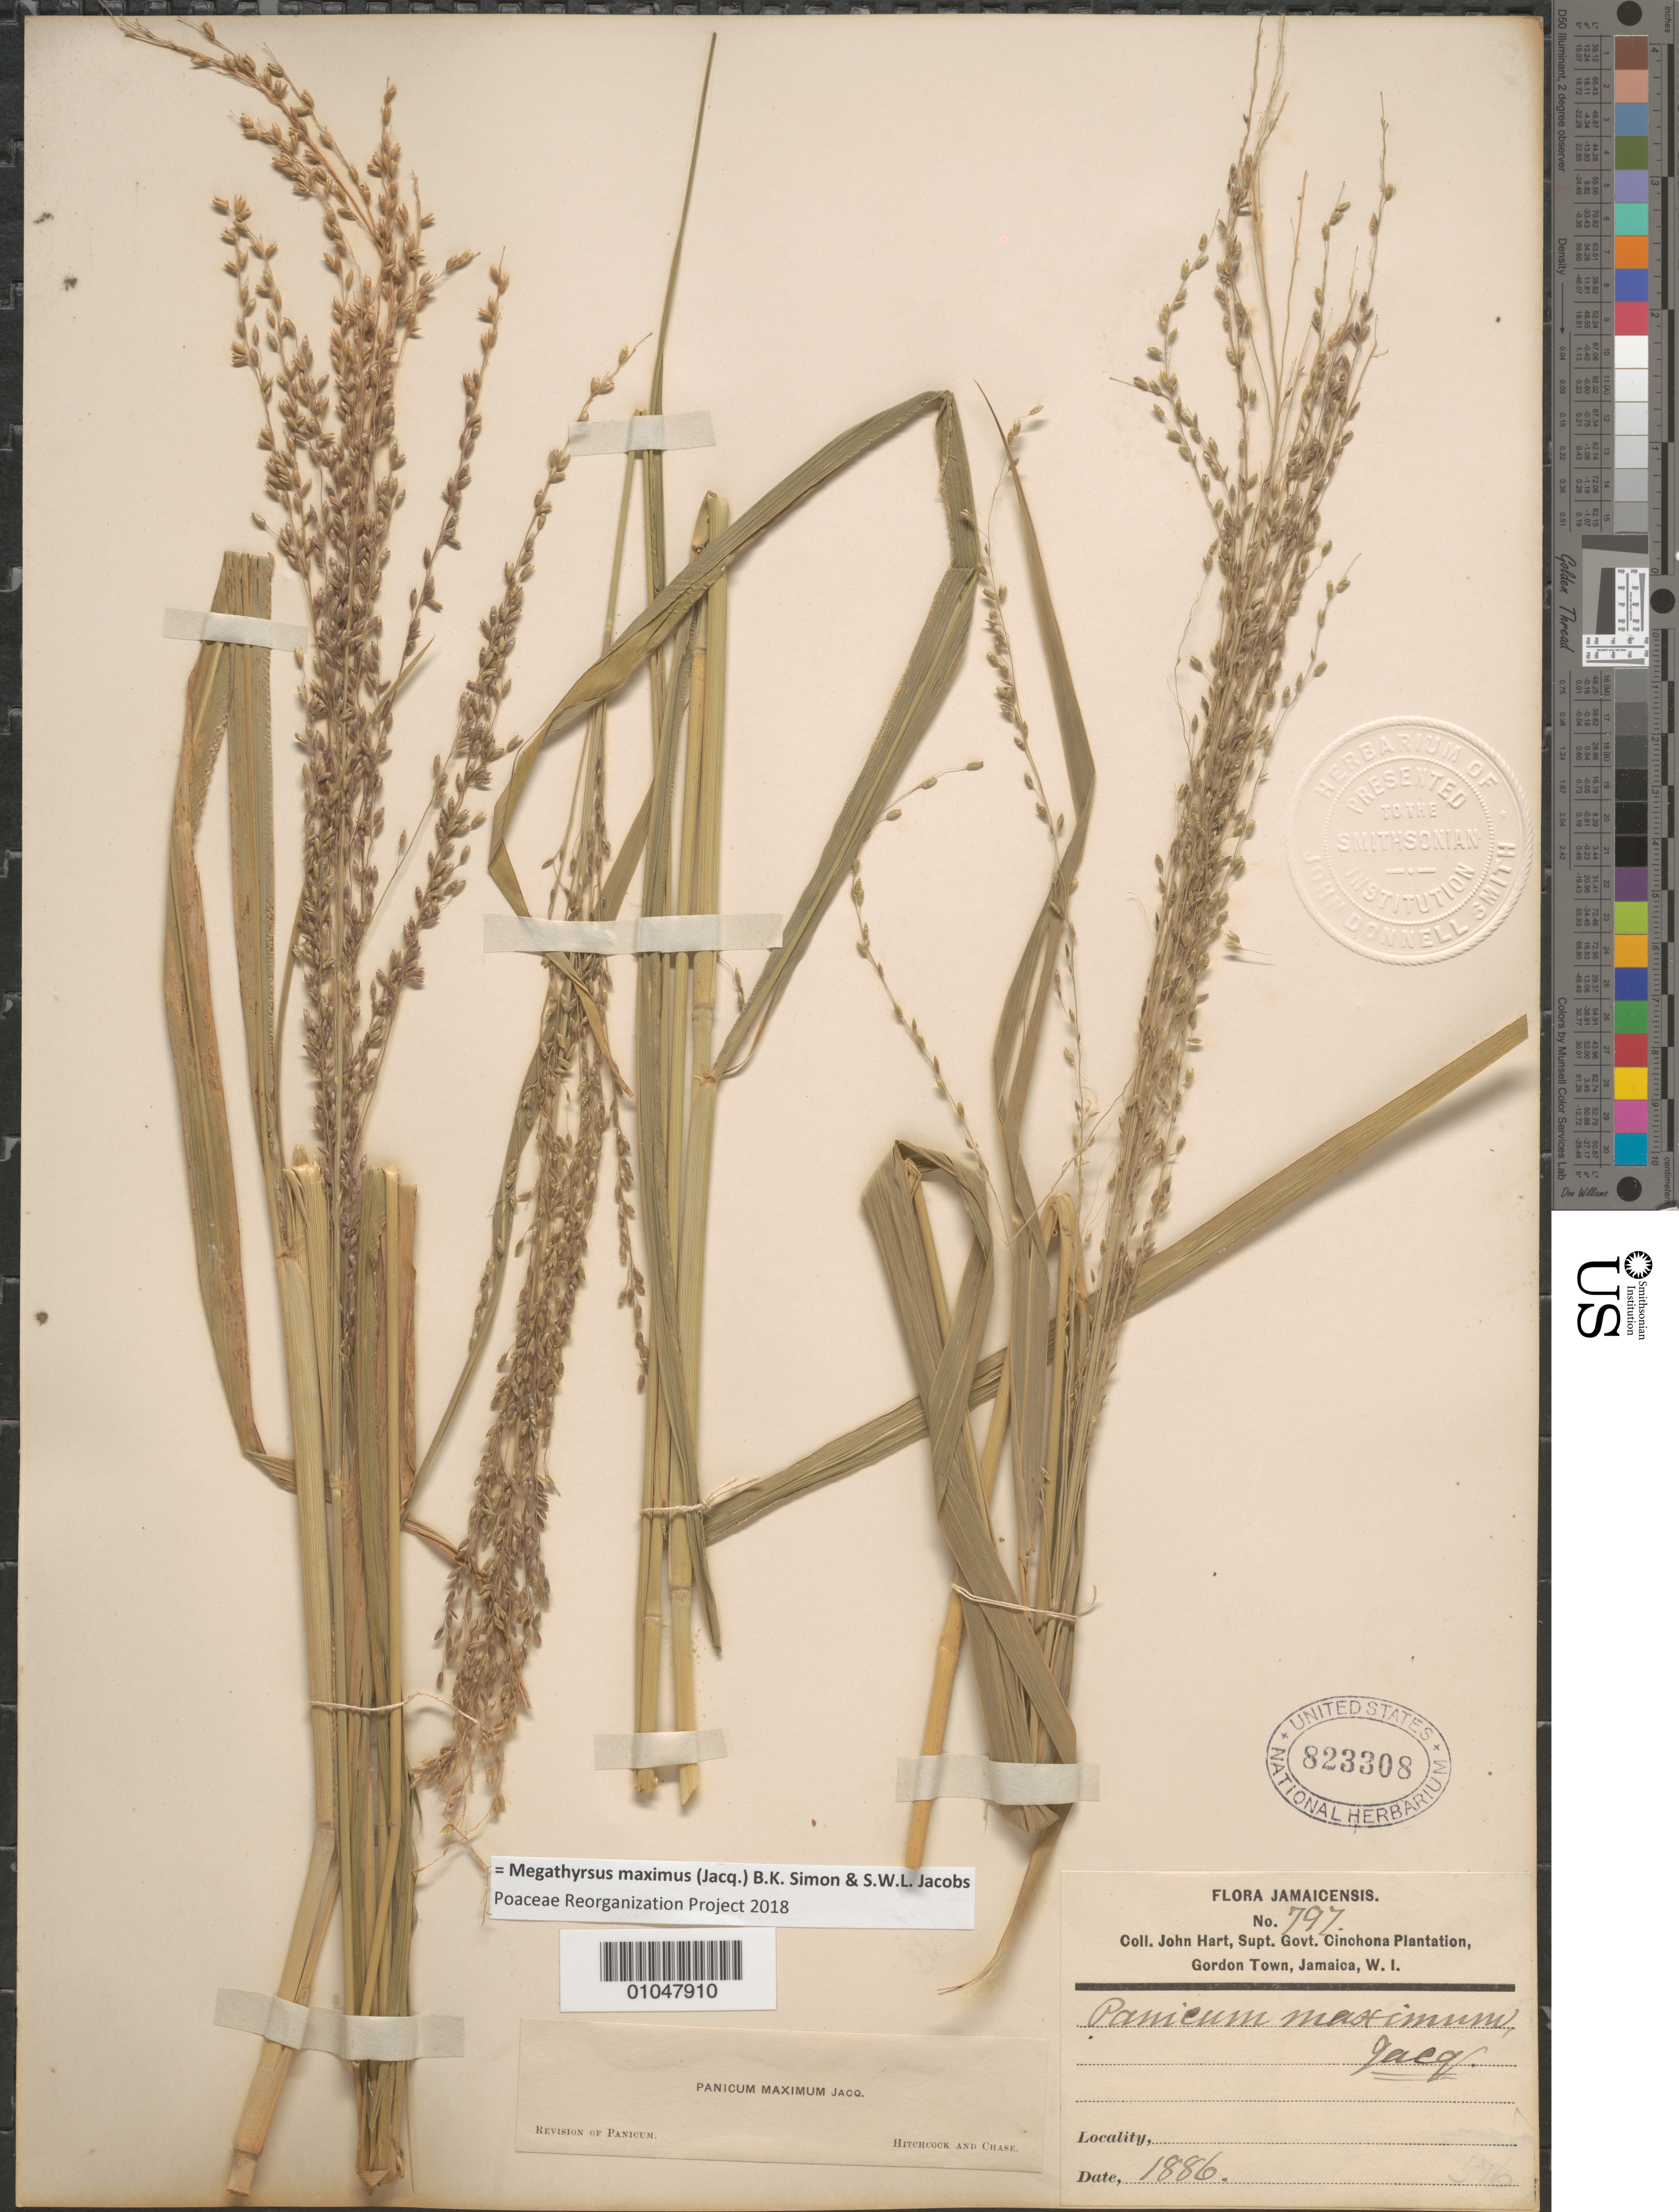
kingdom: Plantae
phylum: Tracheophyta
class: Liliopsida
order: Poales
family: Poaceae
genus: Panicum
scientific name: Panicum maximum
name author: Jacq.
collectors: J. Hart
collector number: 797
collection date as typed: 1886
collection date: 1886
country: Jamaica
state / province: Saint Andrew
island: Jamaica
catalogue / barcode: US 823308